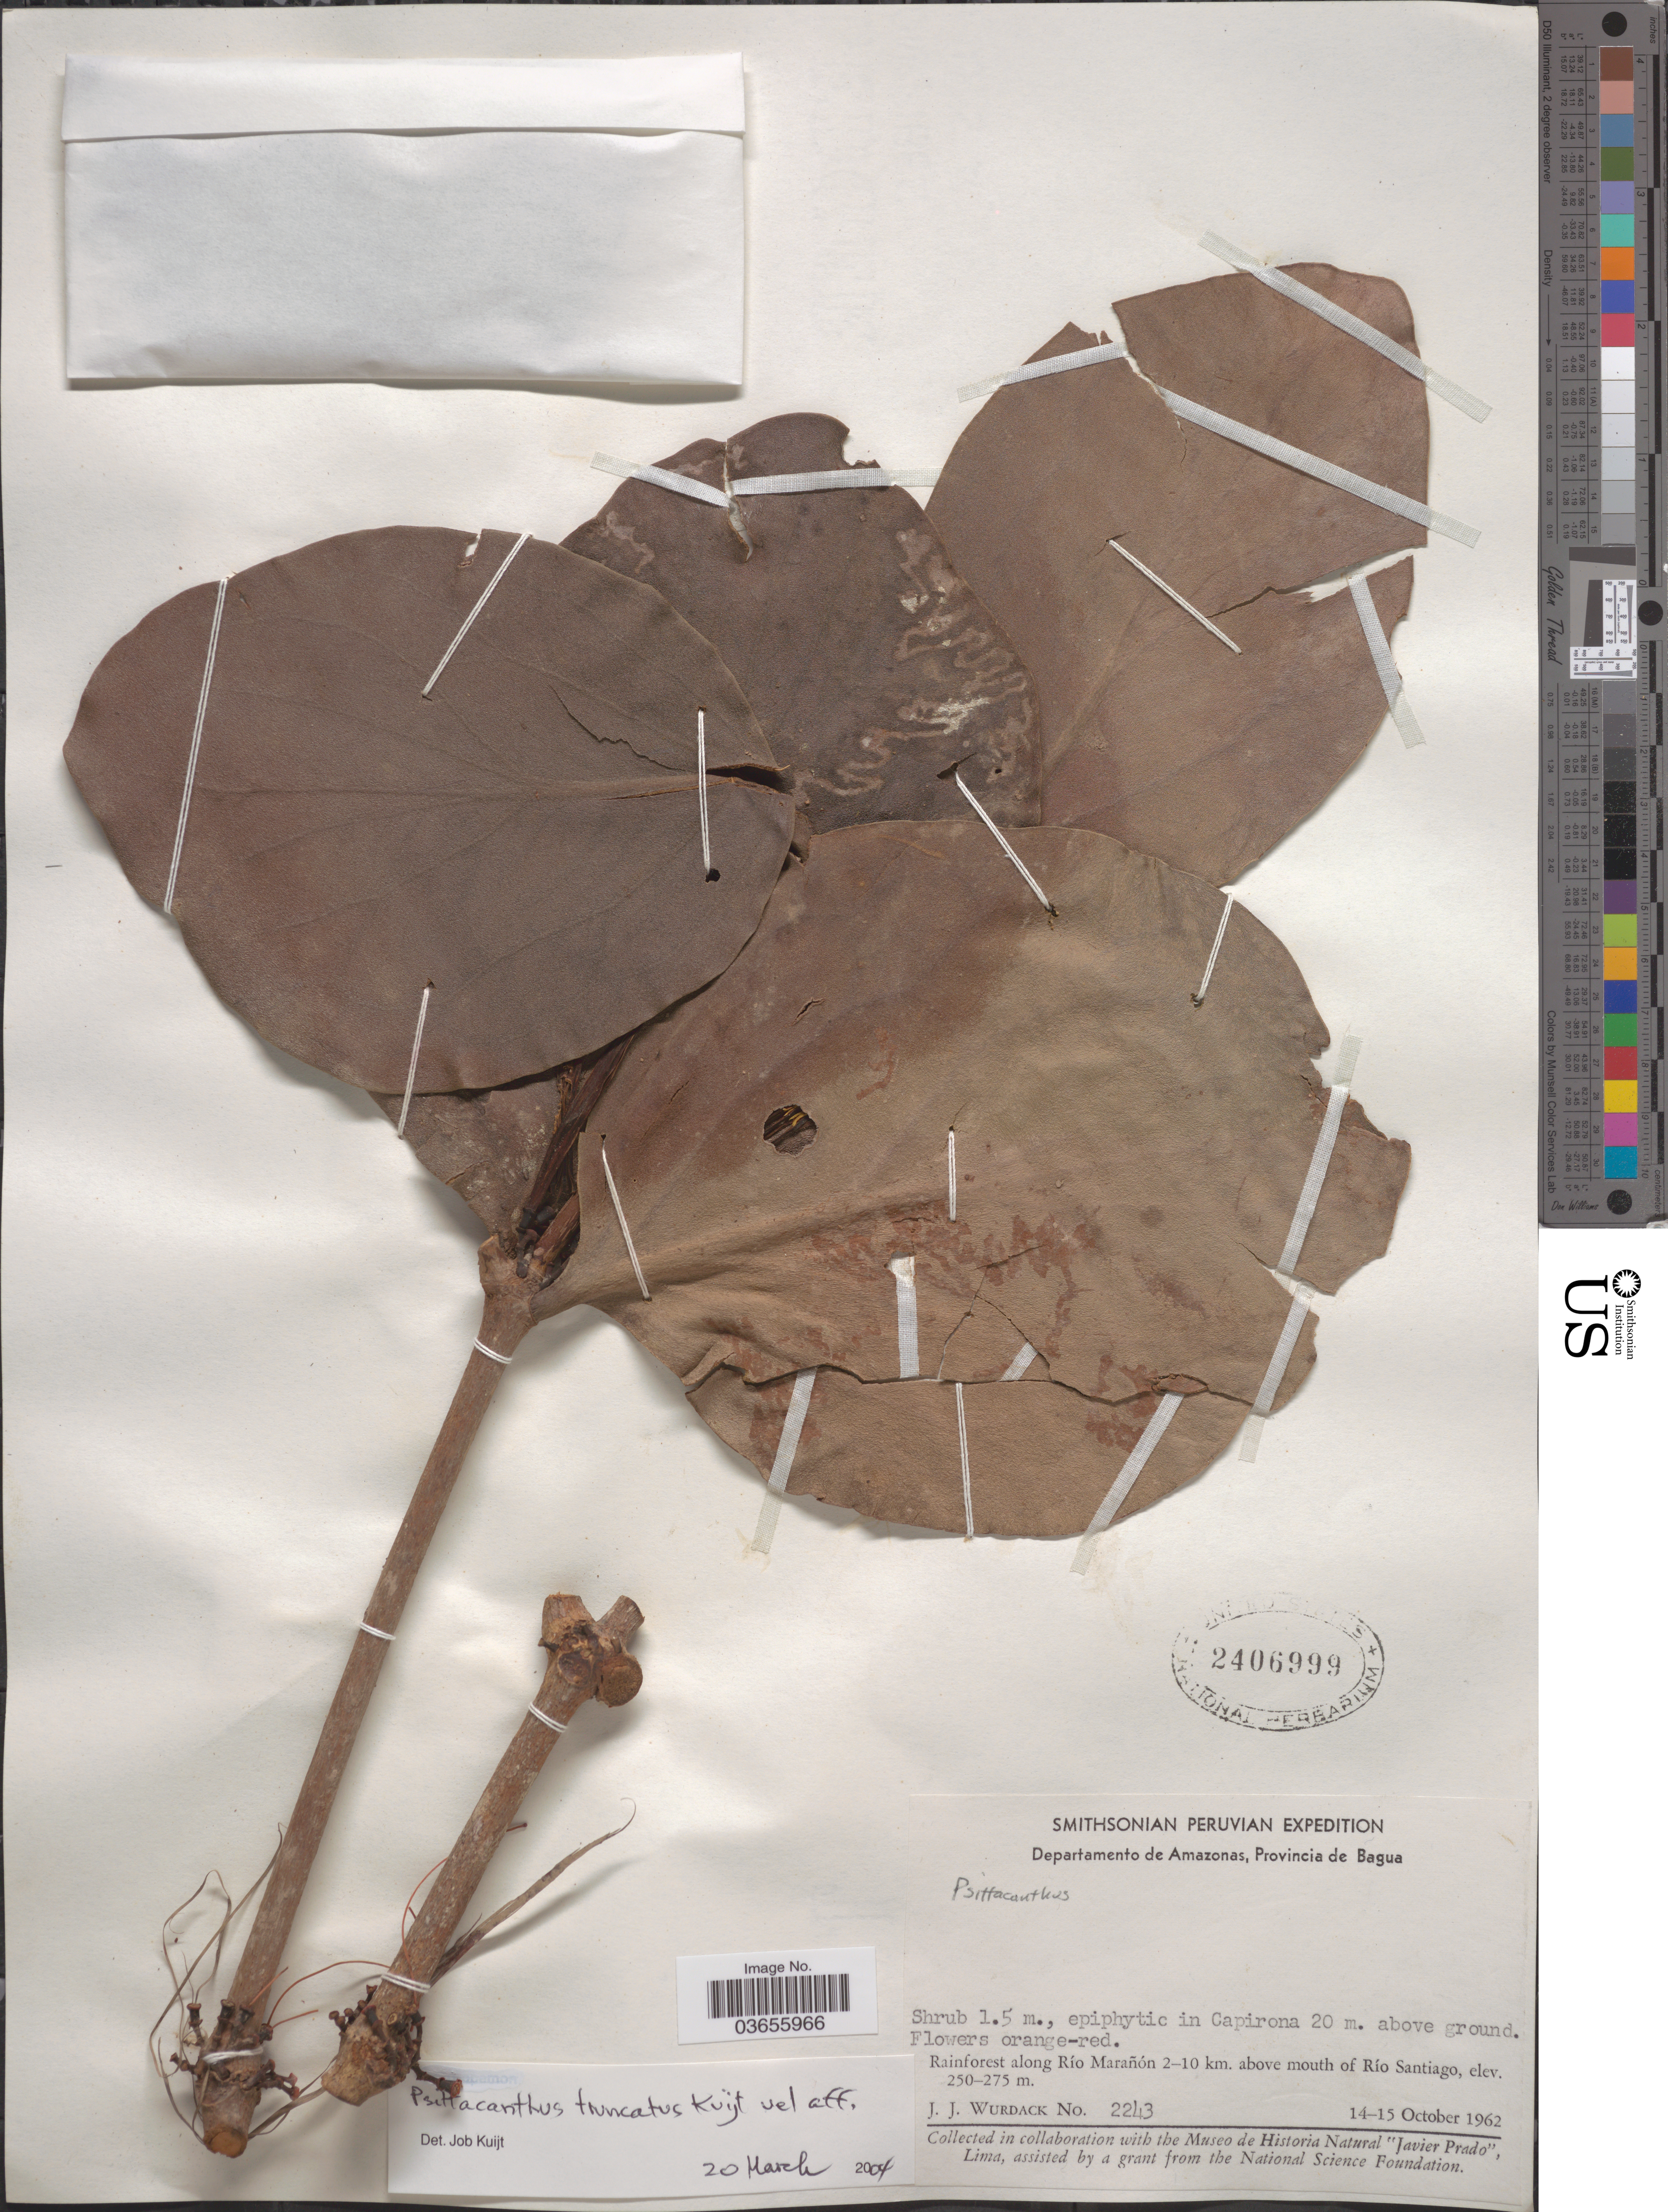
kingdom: Plantae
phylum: Tracheophyta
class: Magnoliopsida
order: Santalales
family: Loranthaceae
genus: Psittacanthus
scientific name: Psittacanthus truncatus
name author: Kuijt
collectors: J. J. Wurdack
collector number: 2243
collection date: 1962-10-14/1962-10-15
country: Peru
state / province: Amazonas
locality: Departamento de Amazonas, Provincia de Bagua. Rainforest along Río Marañón 2-10 km. above mouth of Río Santiago.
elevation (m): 250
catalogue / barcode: US 2406999